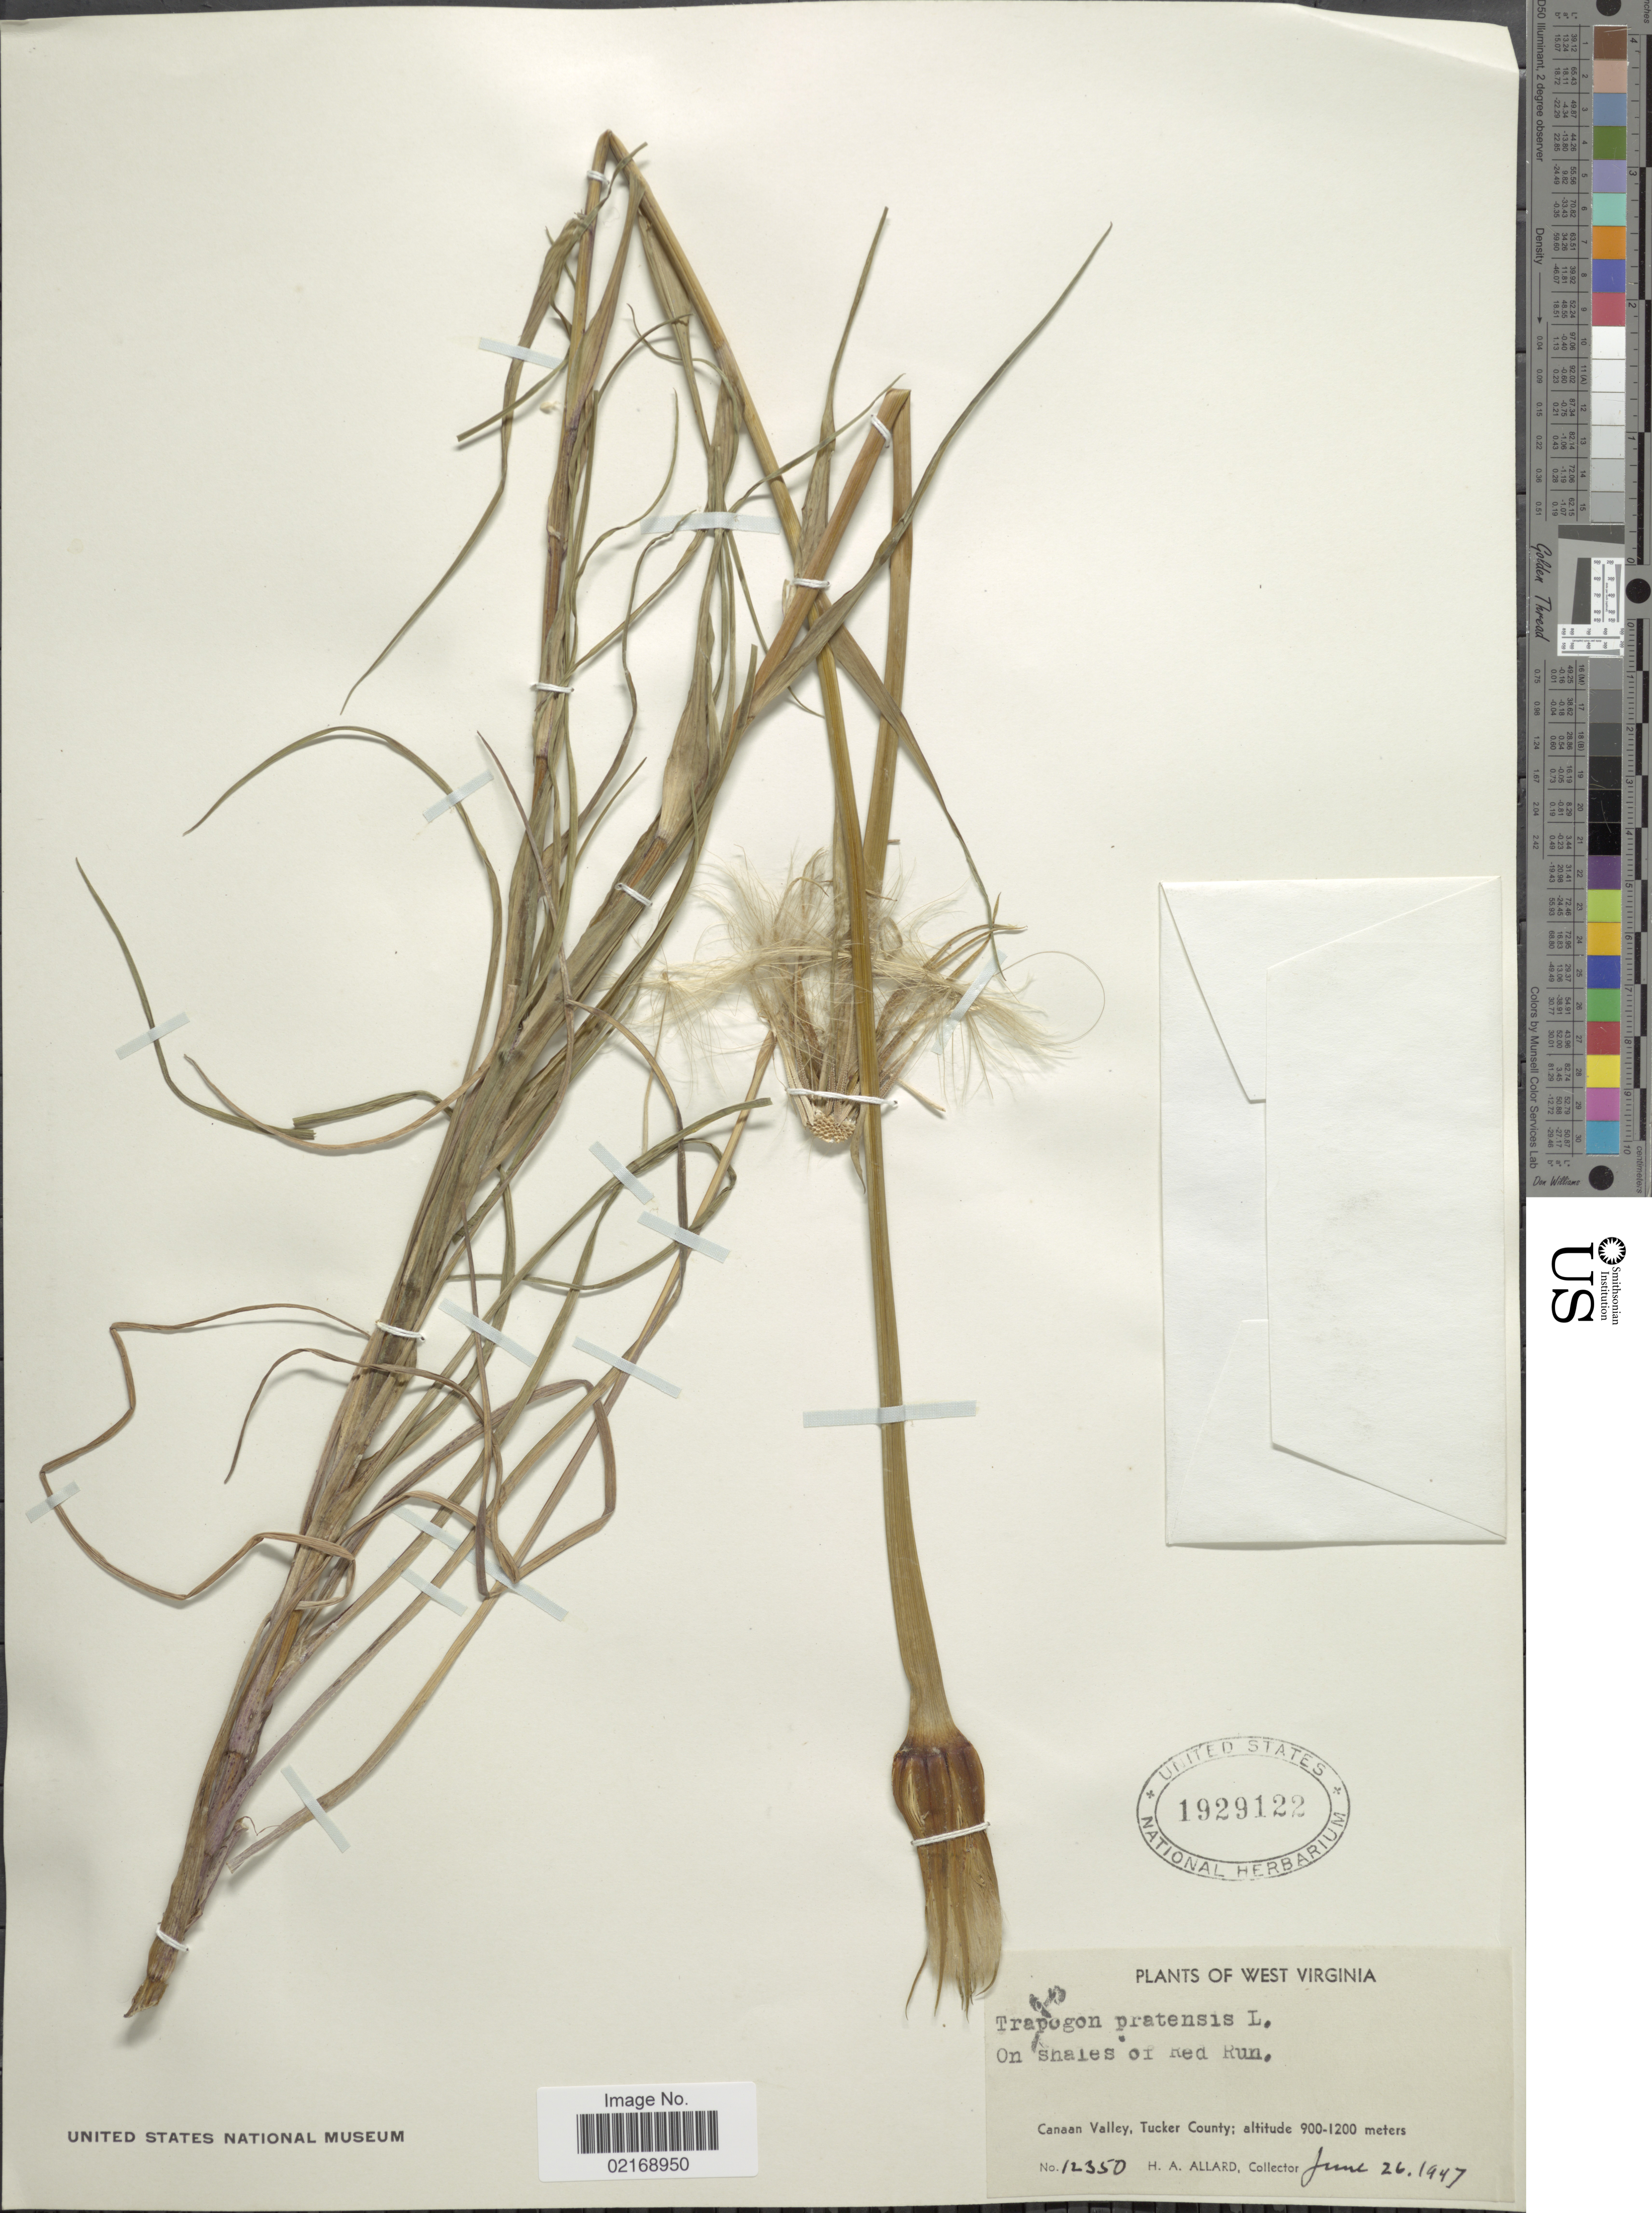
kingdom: Plantae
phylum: Tracheophyta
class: Magnoliopsida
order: Asterales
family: Asteraceae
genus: Tragopogon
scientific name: Tragopogon pratensis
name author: L.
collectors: H. A. Allard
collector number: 12350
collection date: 1947-06-26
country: United States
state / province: West Virginia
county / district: Tucker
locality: Red Run. Canaan Valley, Tucker County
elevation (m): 900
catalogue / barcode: US 1929122